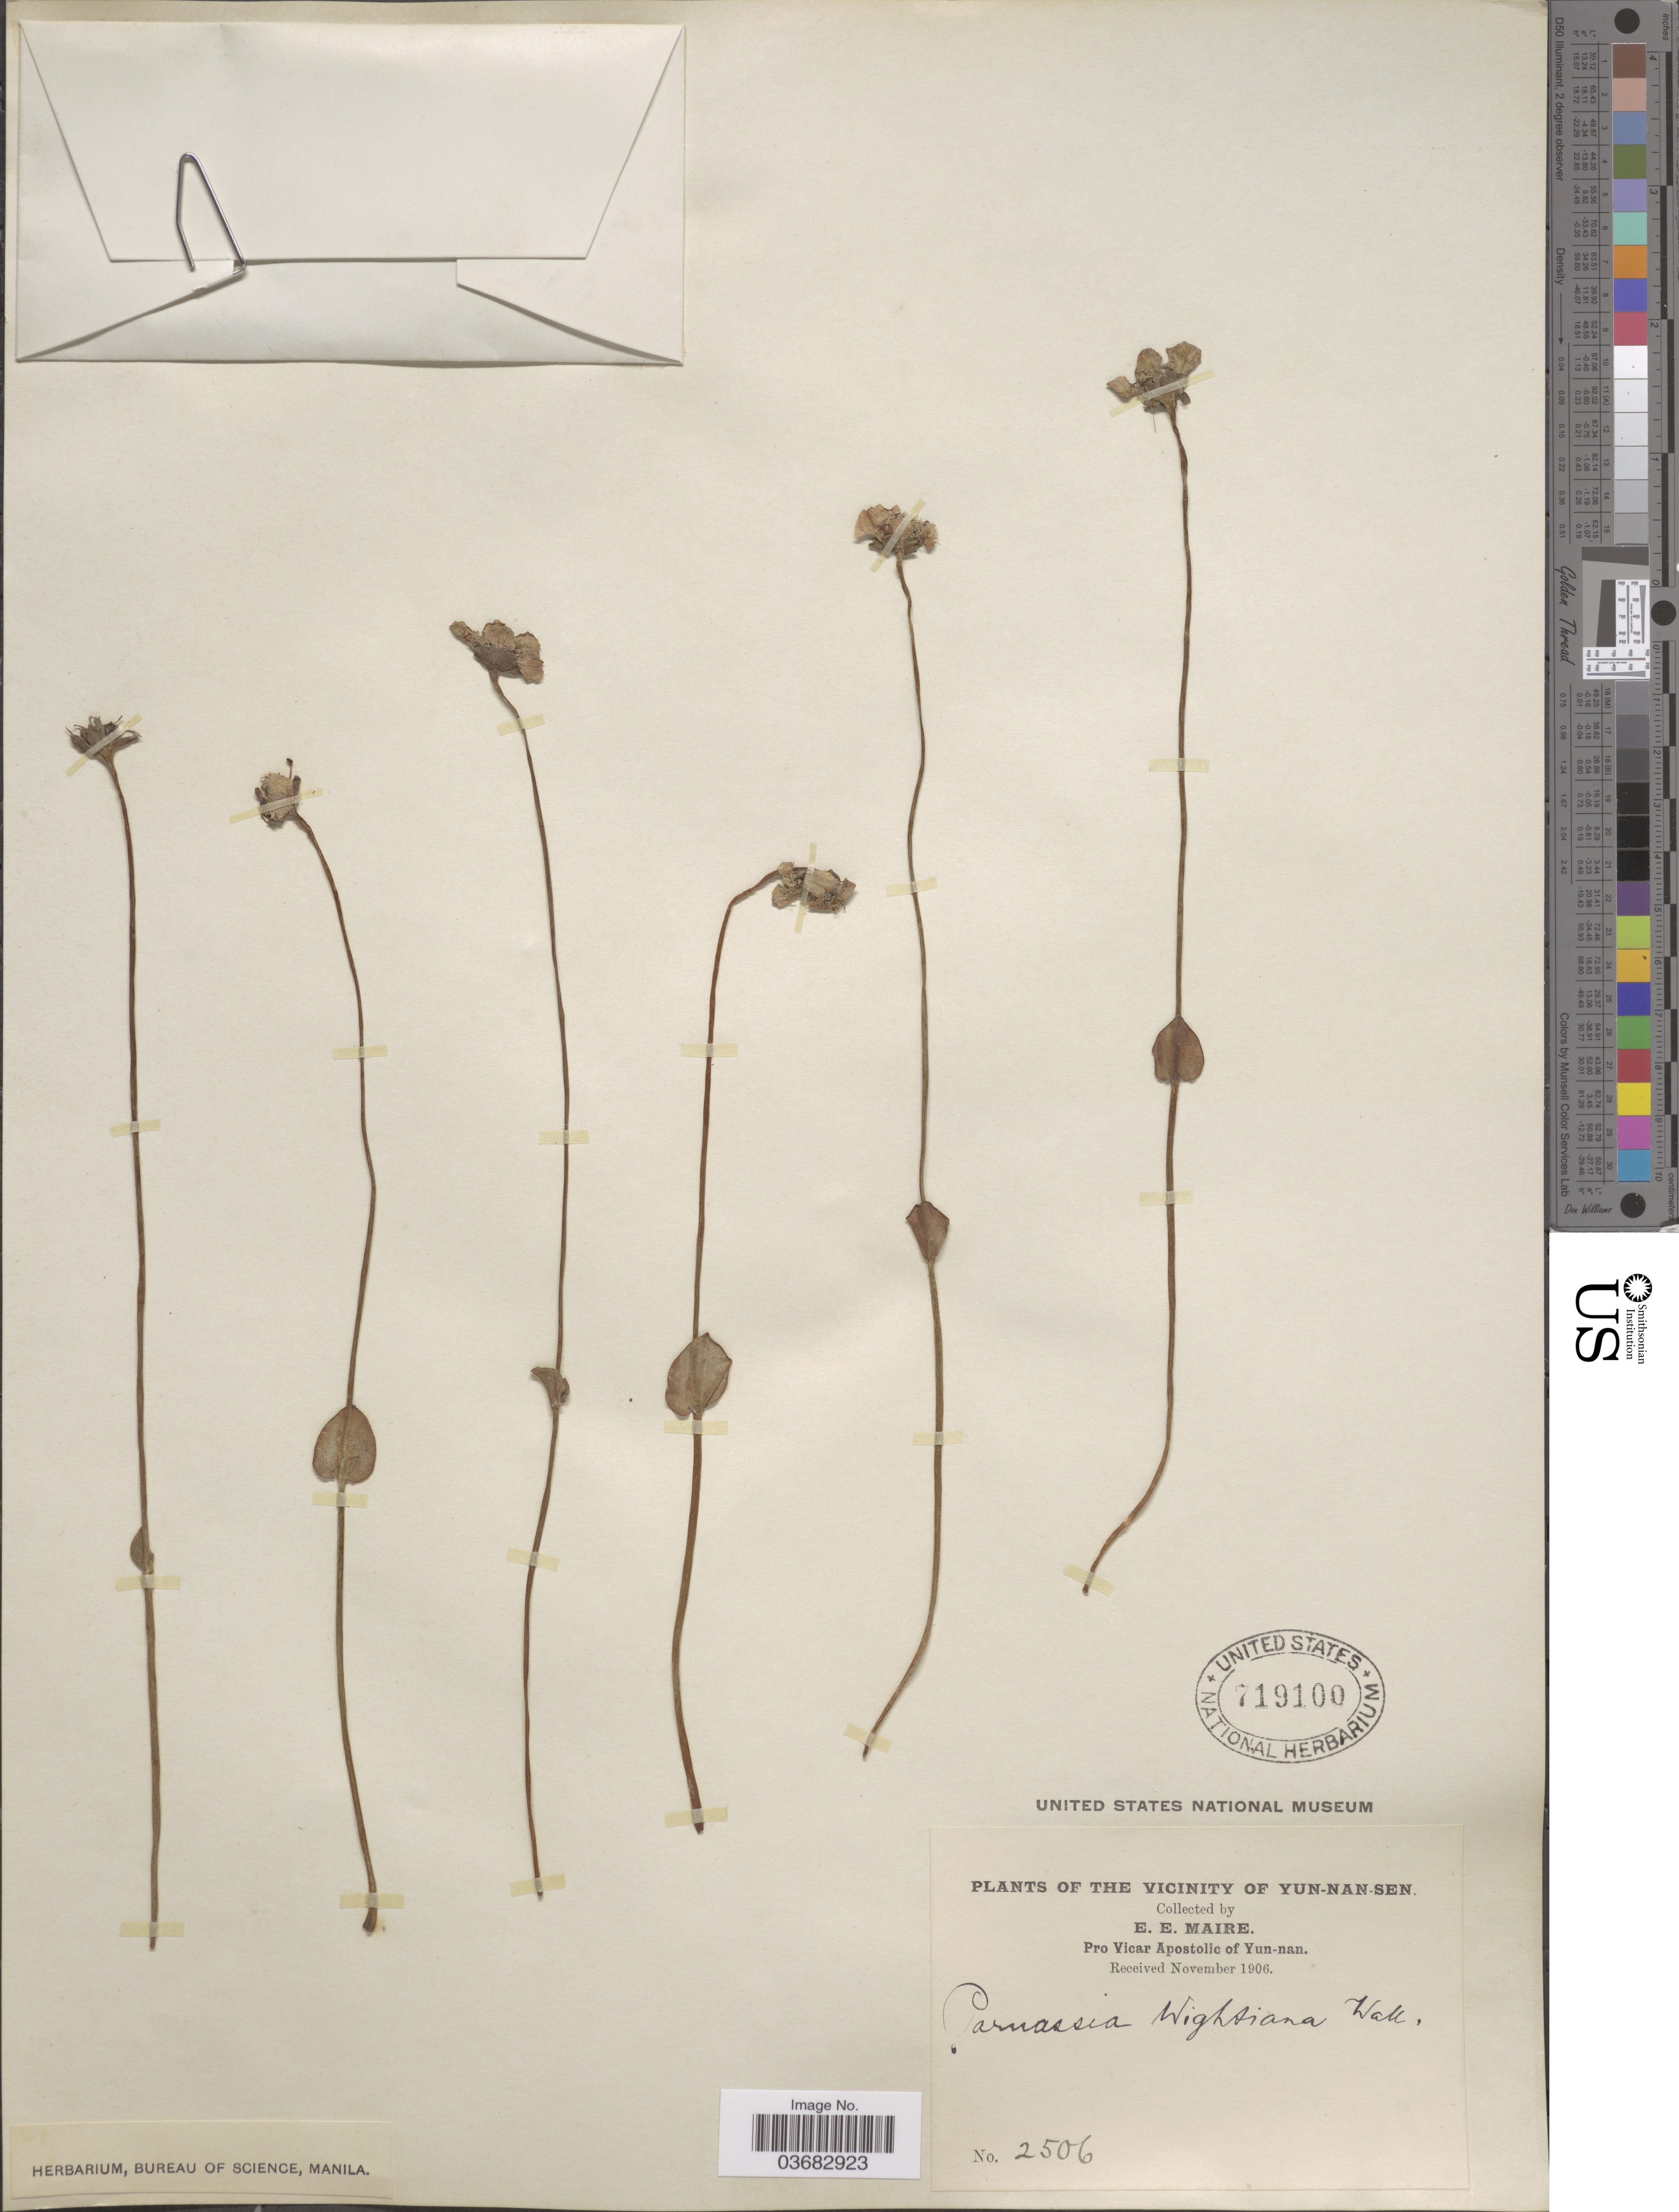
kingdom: Plantae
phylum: Tracheophyta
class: Magnoliopsida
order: Celastrales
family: Parnassiaceae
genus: Parnassia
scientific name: Parnassia wightiana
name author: Wall. ex Wight & Arn.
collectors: E. E. Maire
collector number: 2506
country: China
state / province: Yunnan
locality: Vicinity of Yun-nan-sen. Pro Vicar Apostolic of Yun-nan.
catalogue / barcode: US 719100